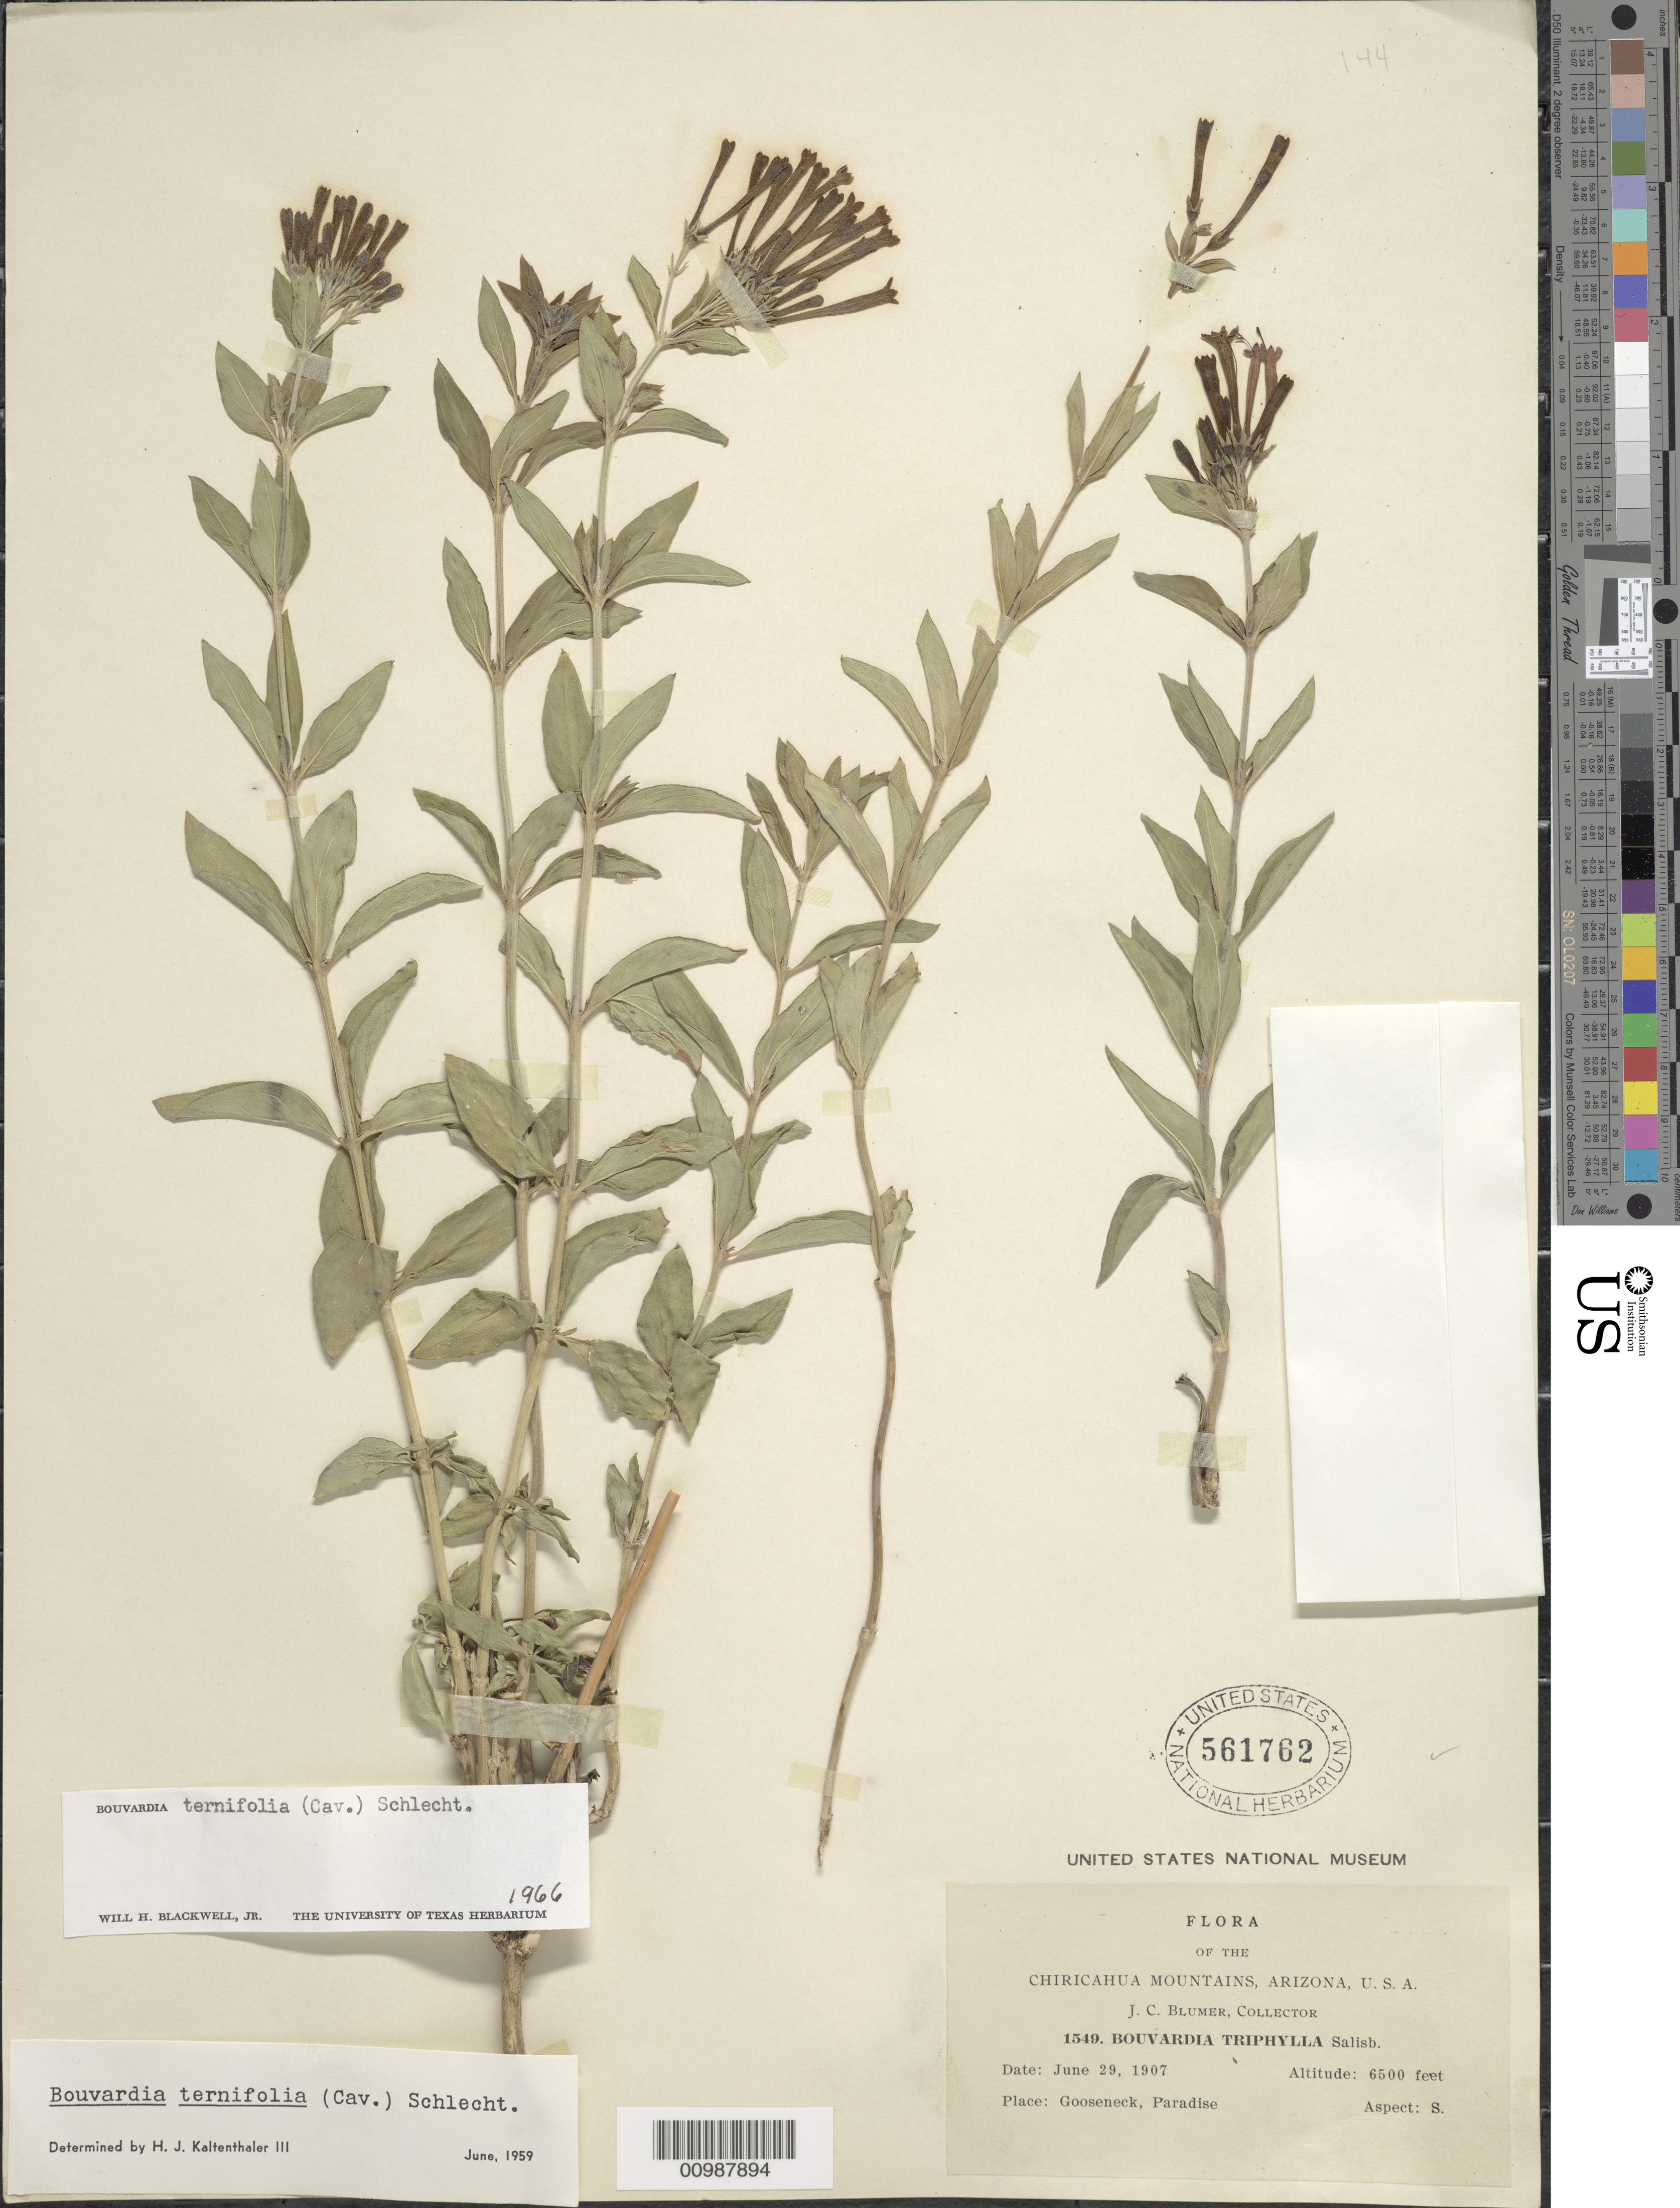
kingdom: Plantae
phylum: Tracheophyta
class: Magnoliopsida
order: Gentianales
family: Rubiaceae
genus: Bouvardia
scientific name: Bouvardia ternifolia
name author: (Cav.) Schltdl.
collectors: J. C. Blumer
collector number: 1549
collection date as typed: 29 Jun 1907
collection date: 1907-06-29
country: United States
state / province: Arizona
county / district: Cochise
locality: Chiricahua Mountains; Gooseneck, Paradise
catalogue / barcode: US 561762